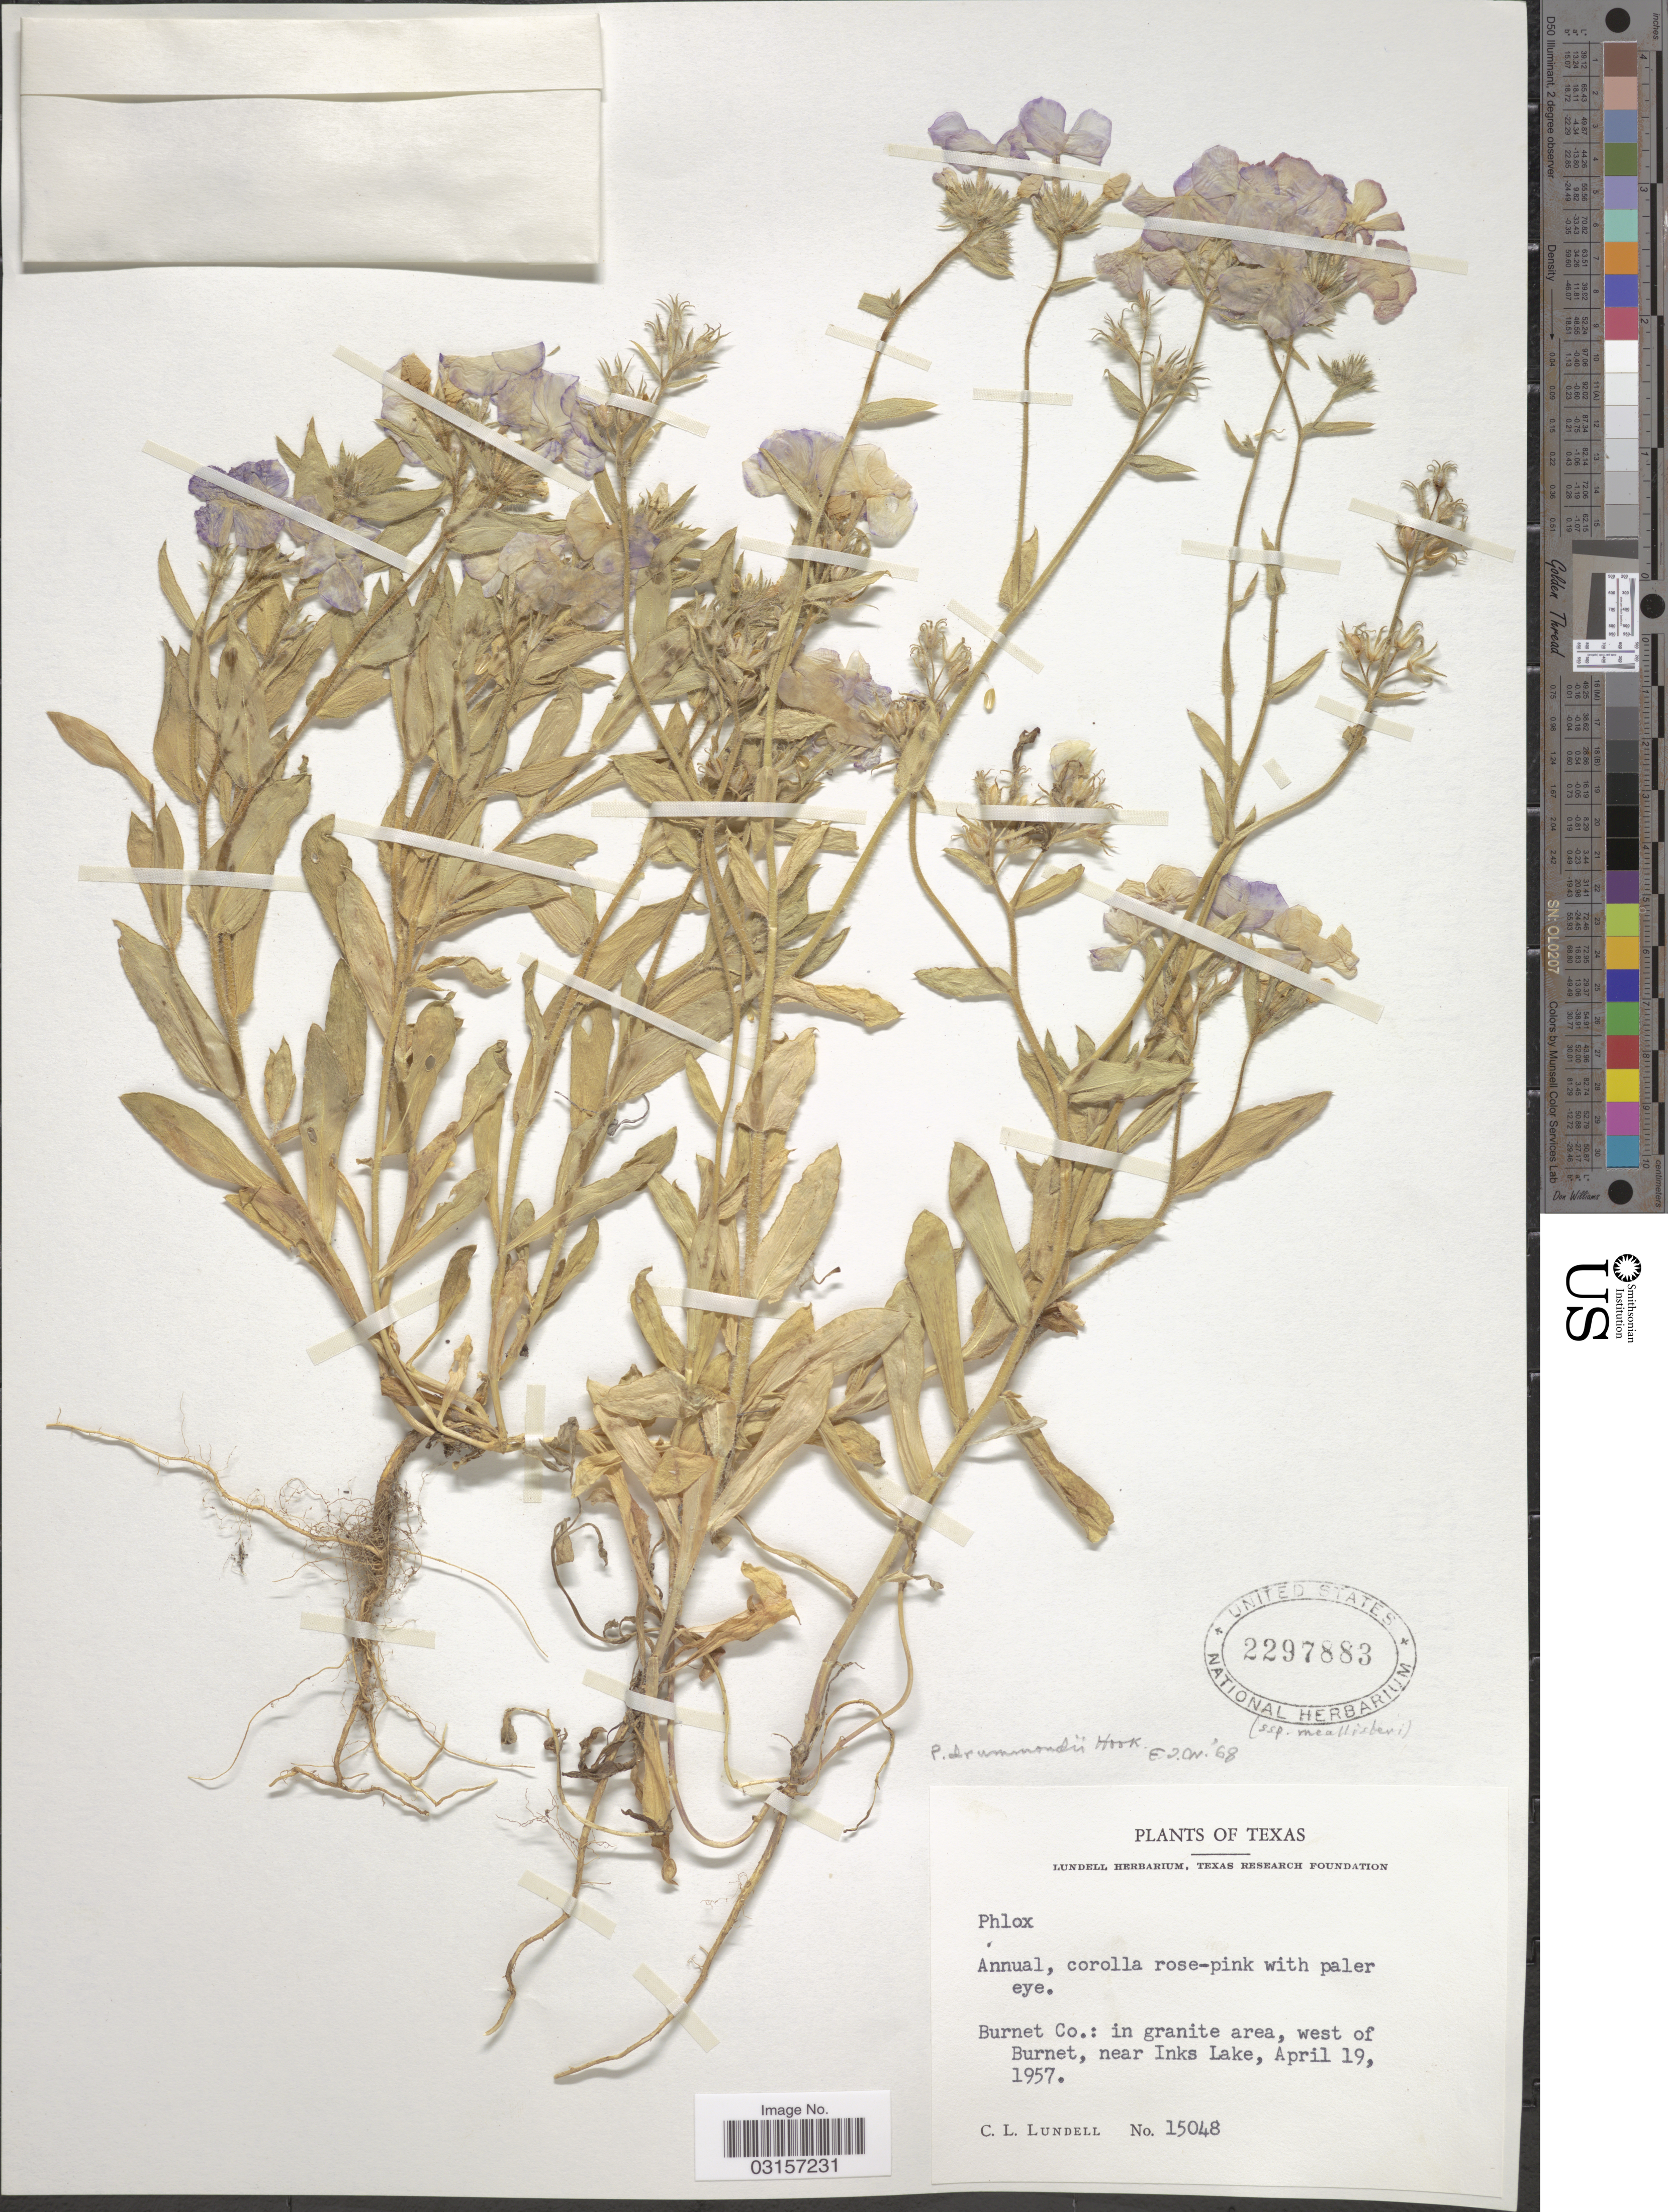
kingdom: Plantae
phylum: Tracheophyta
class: Magnoliopsida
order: Ericales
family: Polemoniaceae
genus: Phlox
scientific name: Phlox drummondii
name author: Hook.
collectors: C. L. Lundell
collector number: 15048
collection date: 1957-04-19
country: United States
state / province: Texas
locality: Burnet Co.: in granite area, west of Burnet, near Inks Lake.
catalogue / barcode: US 2297883